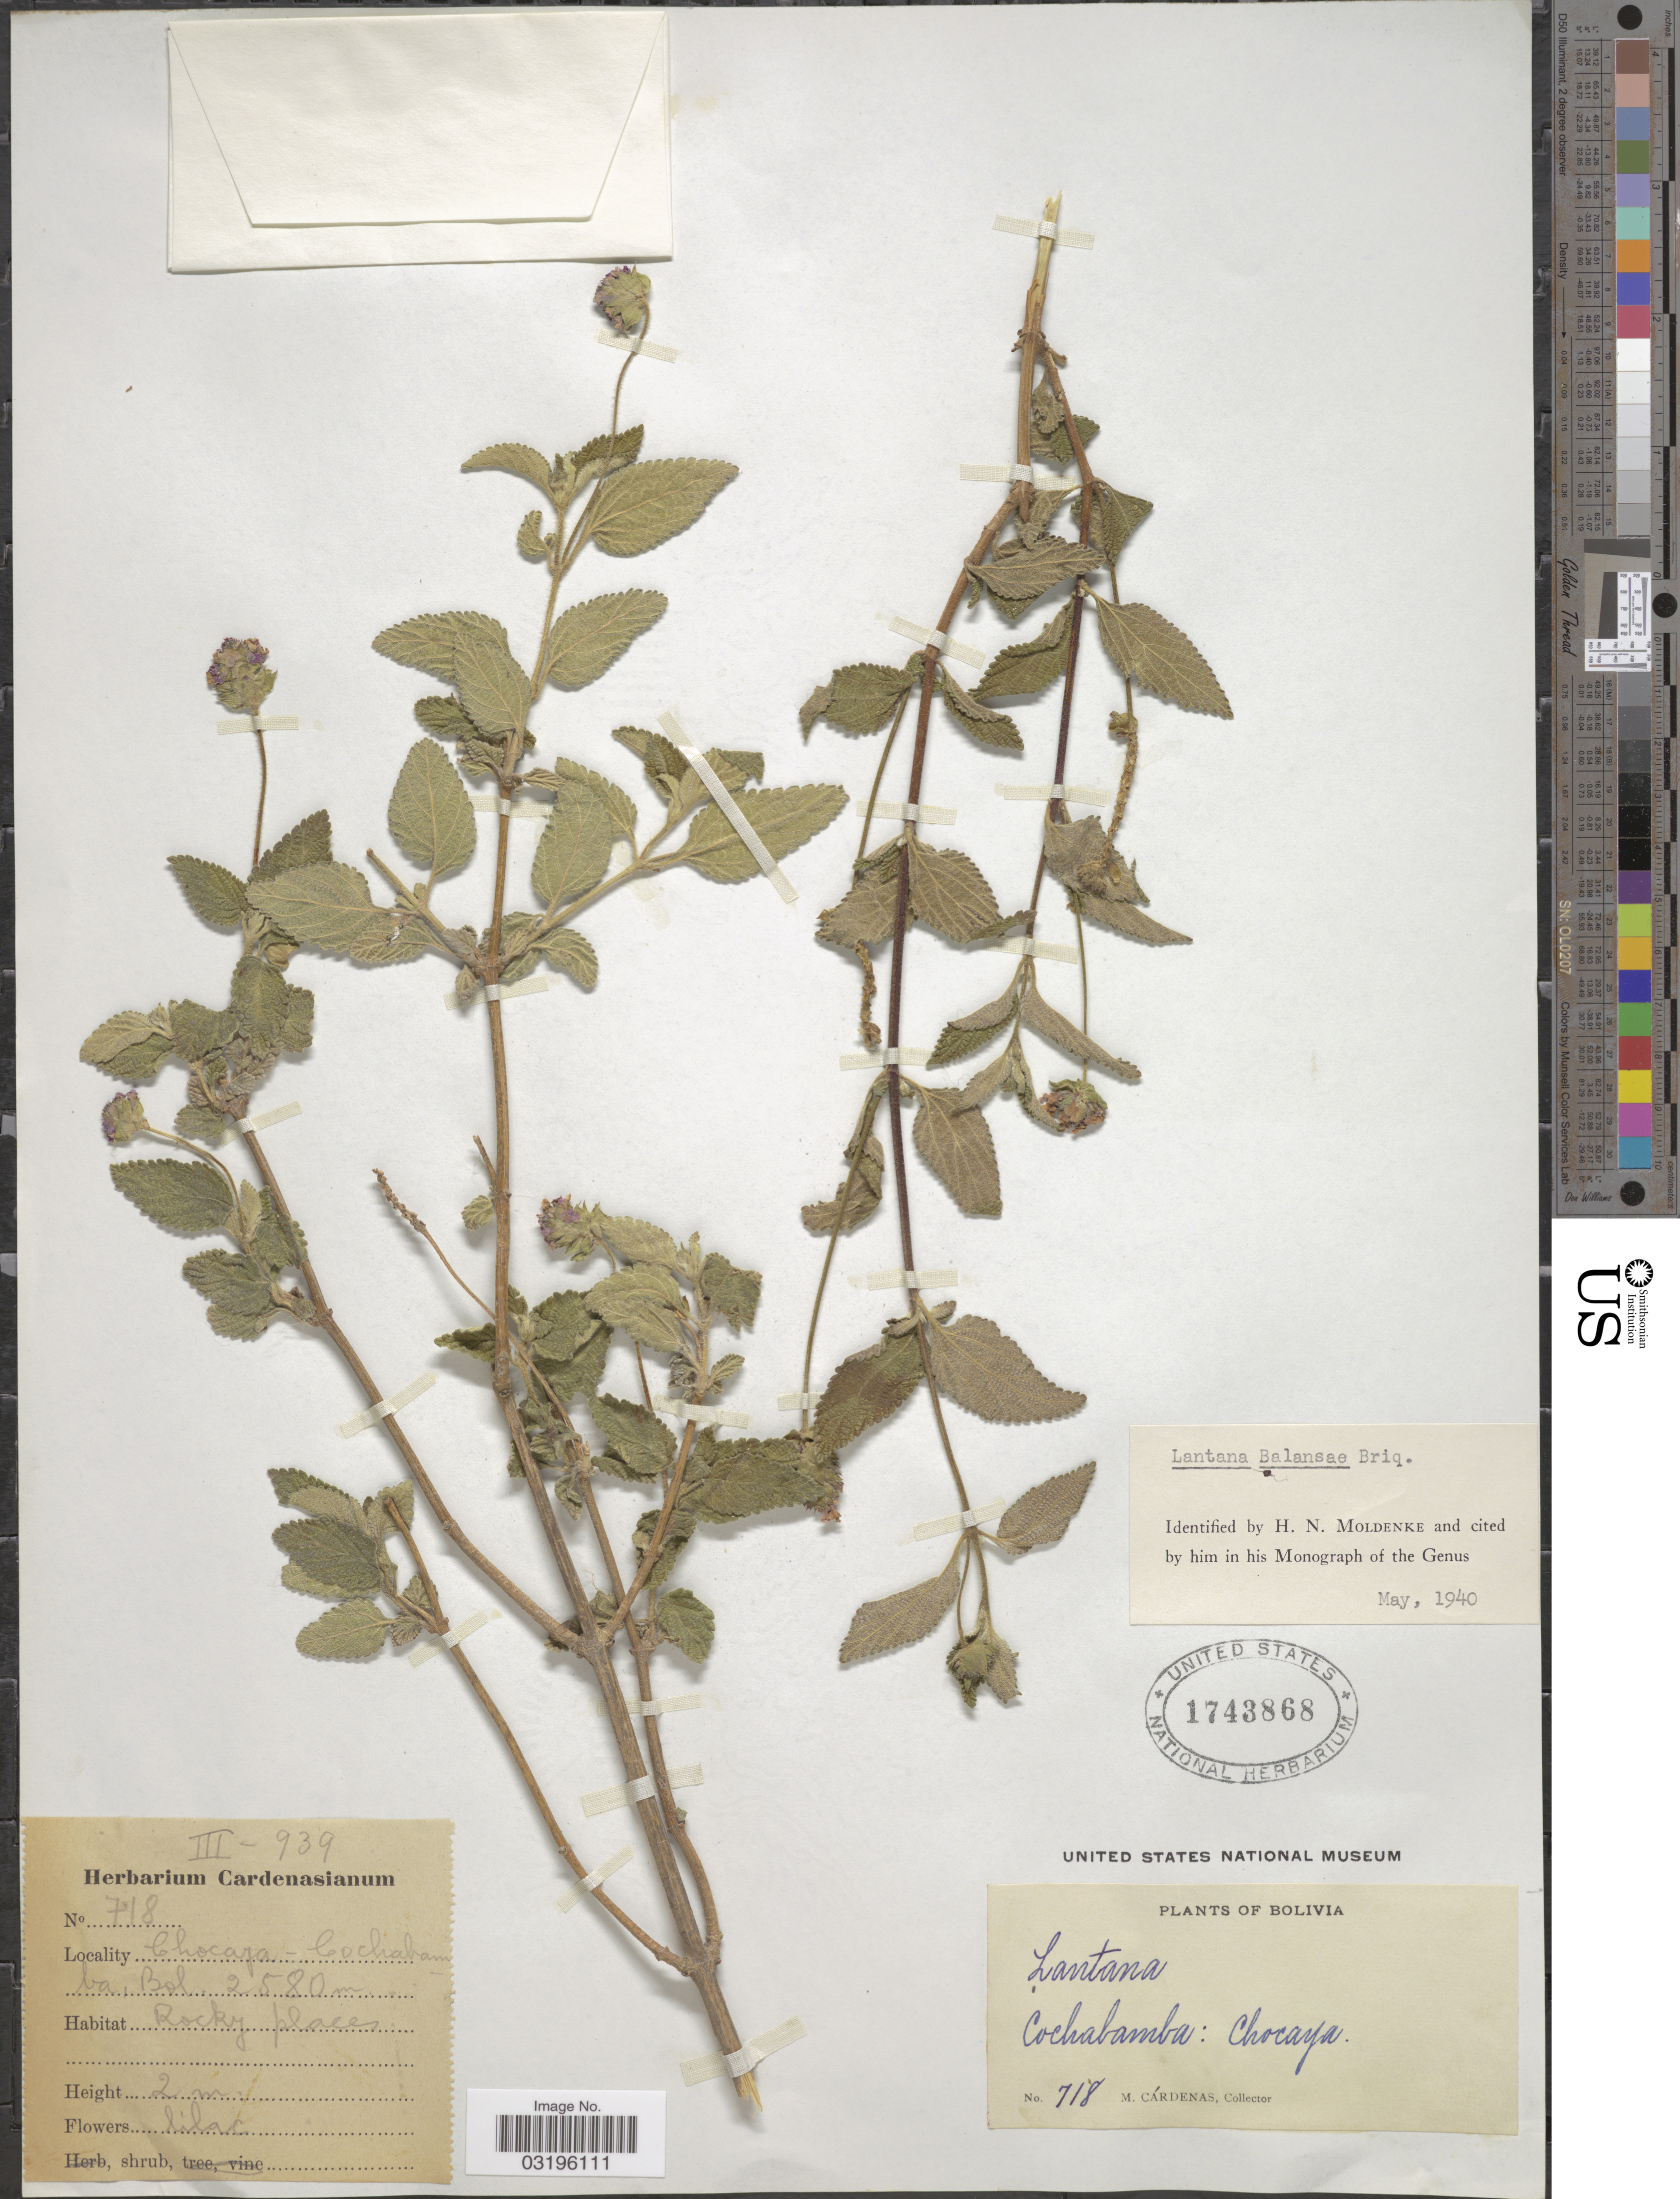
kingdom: Plantae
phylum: Tracheophyta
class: Magnoliopsida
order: Lamiales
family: Verbenaceae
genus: Lantana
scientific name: Lantana balansae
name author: Briq.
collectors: M. Cárdenas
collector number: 718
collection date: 1939-03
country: Bolivia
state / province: Cochabamba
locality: Chocaja. Rocky places.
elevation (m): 2580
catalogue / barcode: US 1743868